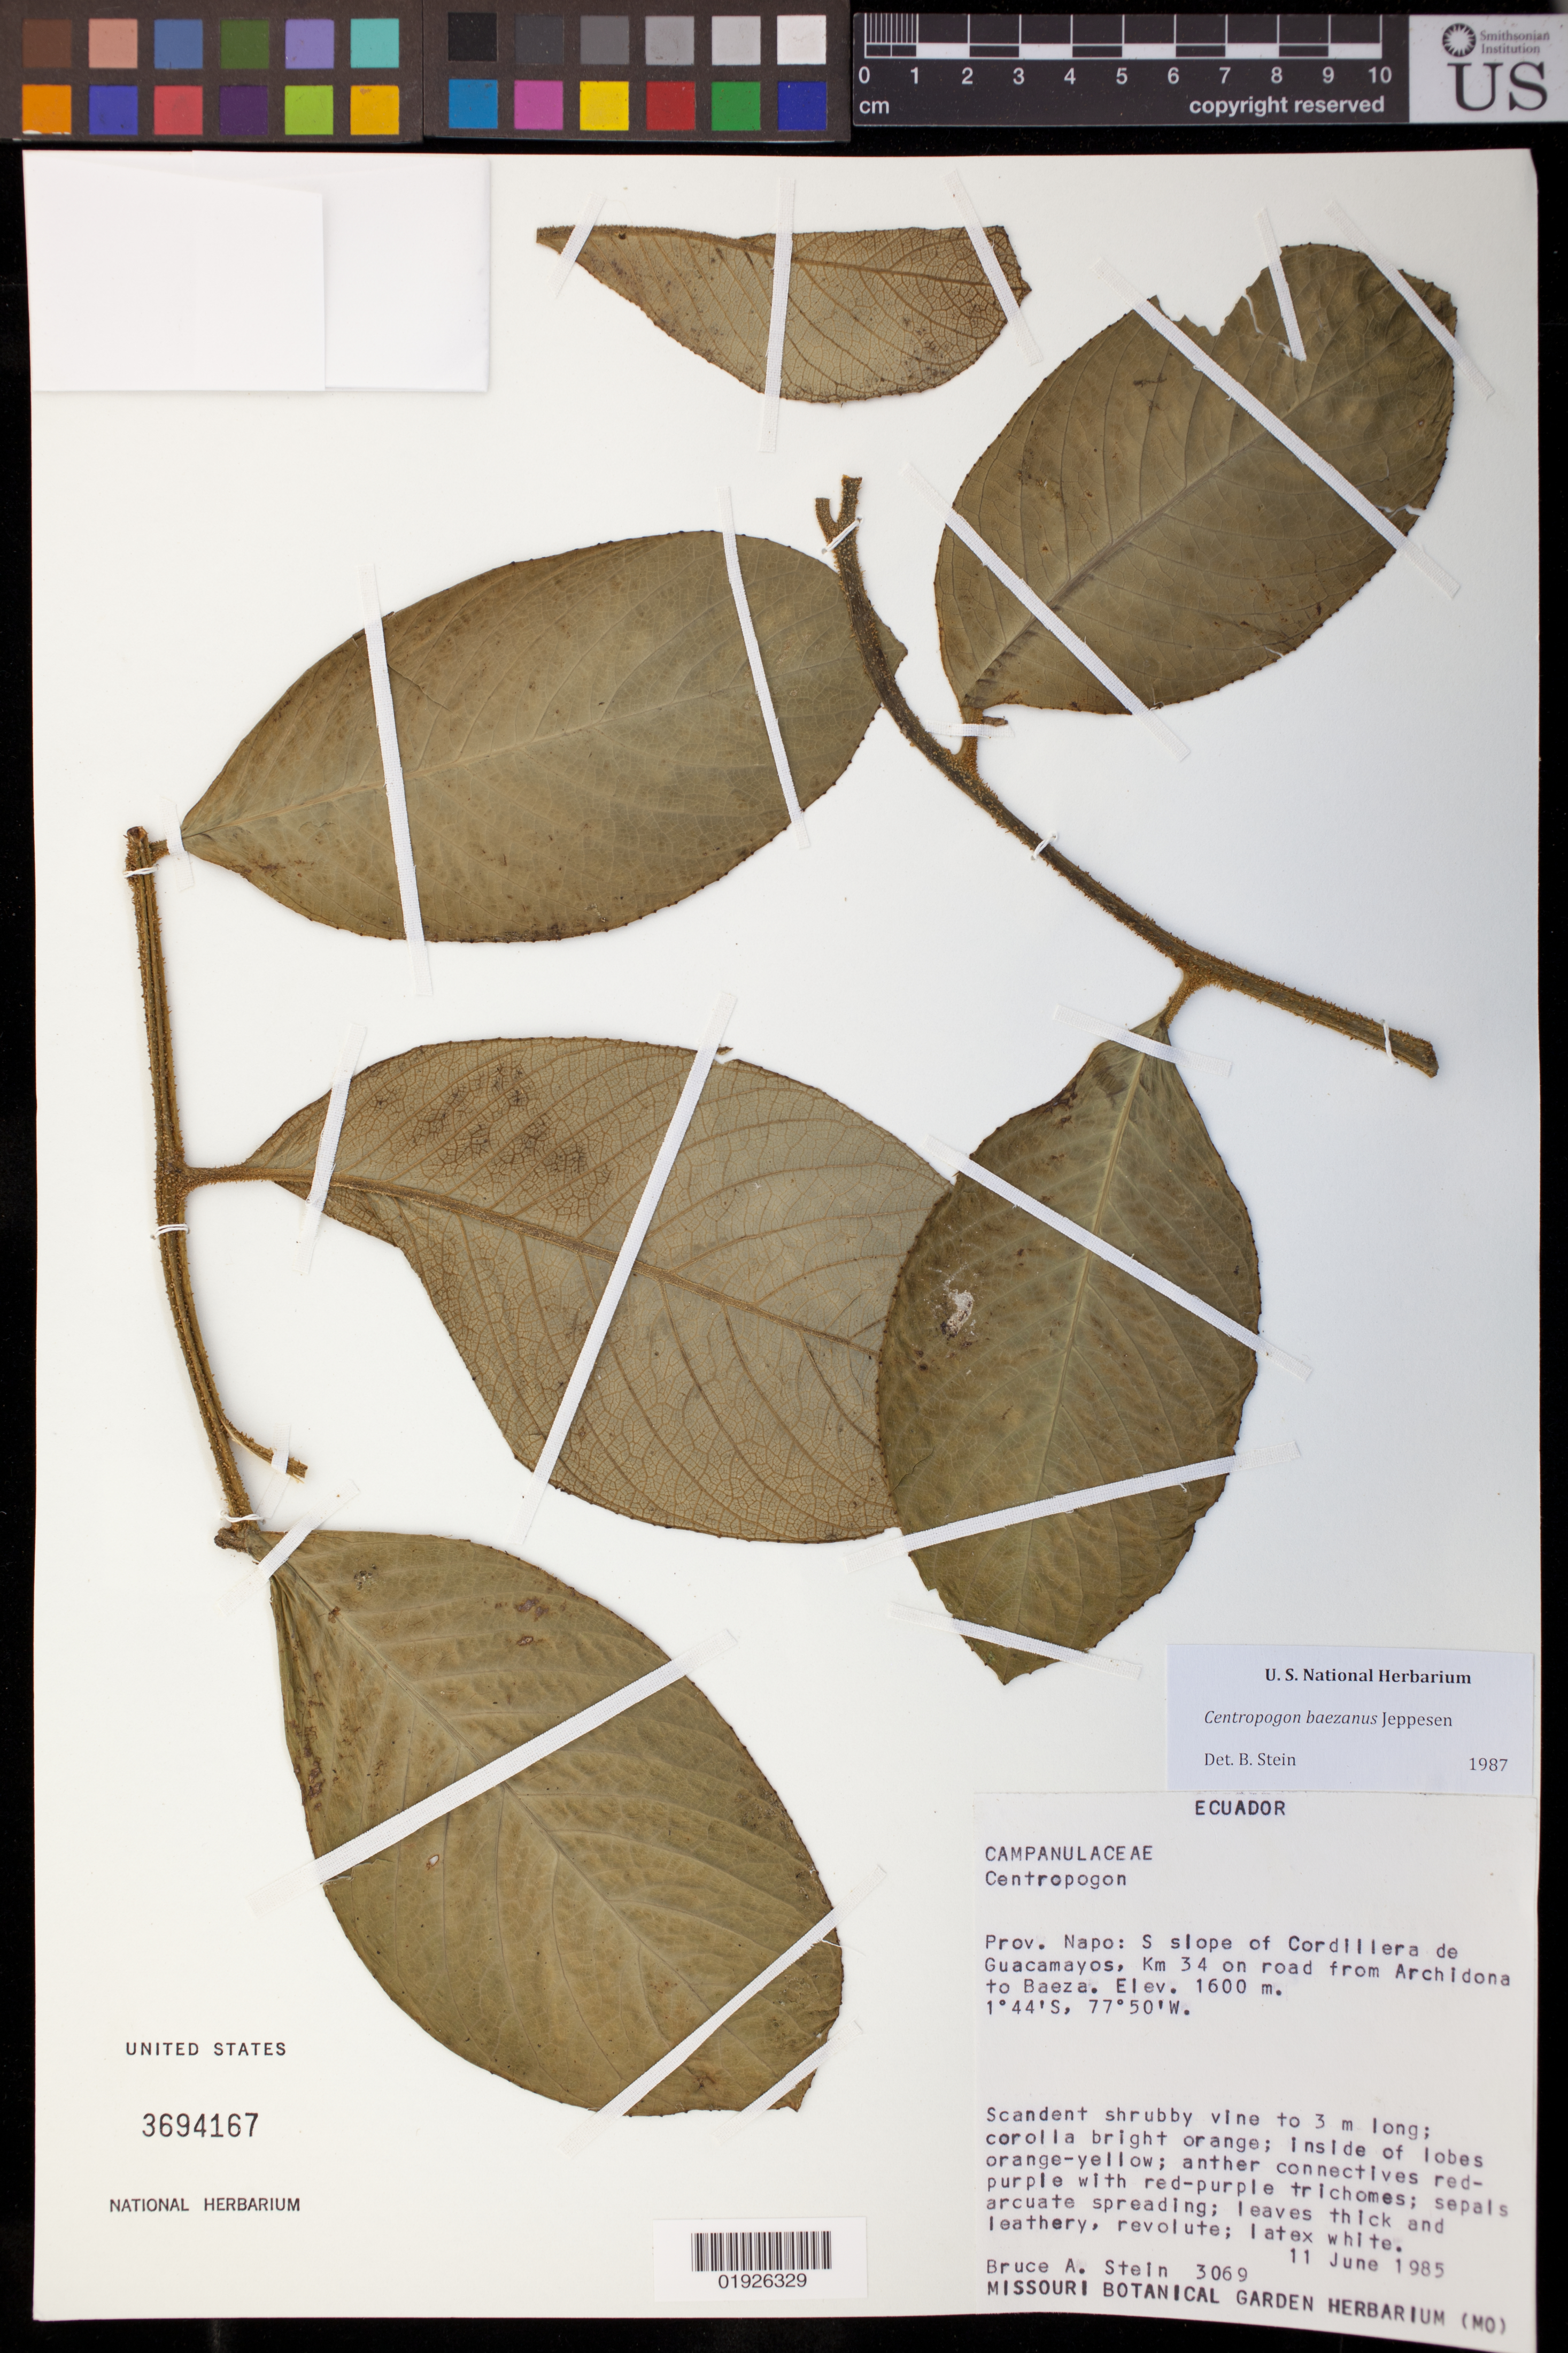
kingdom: Plantae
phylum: Tracheophyta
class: Magnoliopsida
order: Asterales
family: Campanulaceae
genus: Centropogon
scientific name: Centropogon baezanus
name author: Jeppesen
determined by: Stein, B. A., Senior Director, Climate Adaptation and Resilience, National Wildlife Federation (UNITED STATES)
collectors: B. A. Stein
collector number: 3069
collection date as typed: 11 June 1985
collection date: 1985-06-11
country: Ecuador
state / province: Napo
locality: S slope of Cordillera de Guacamayos, Km 34 on road from Archidona to Baeza.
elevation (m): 1600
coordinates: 1 44 S, 77 50 W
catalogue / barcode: US 3694167